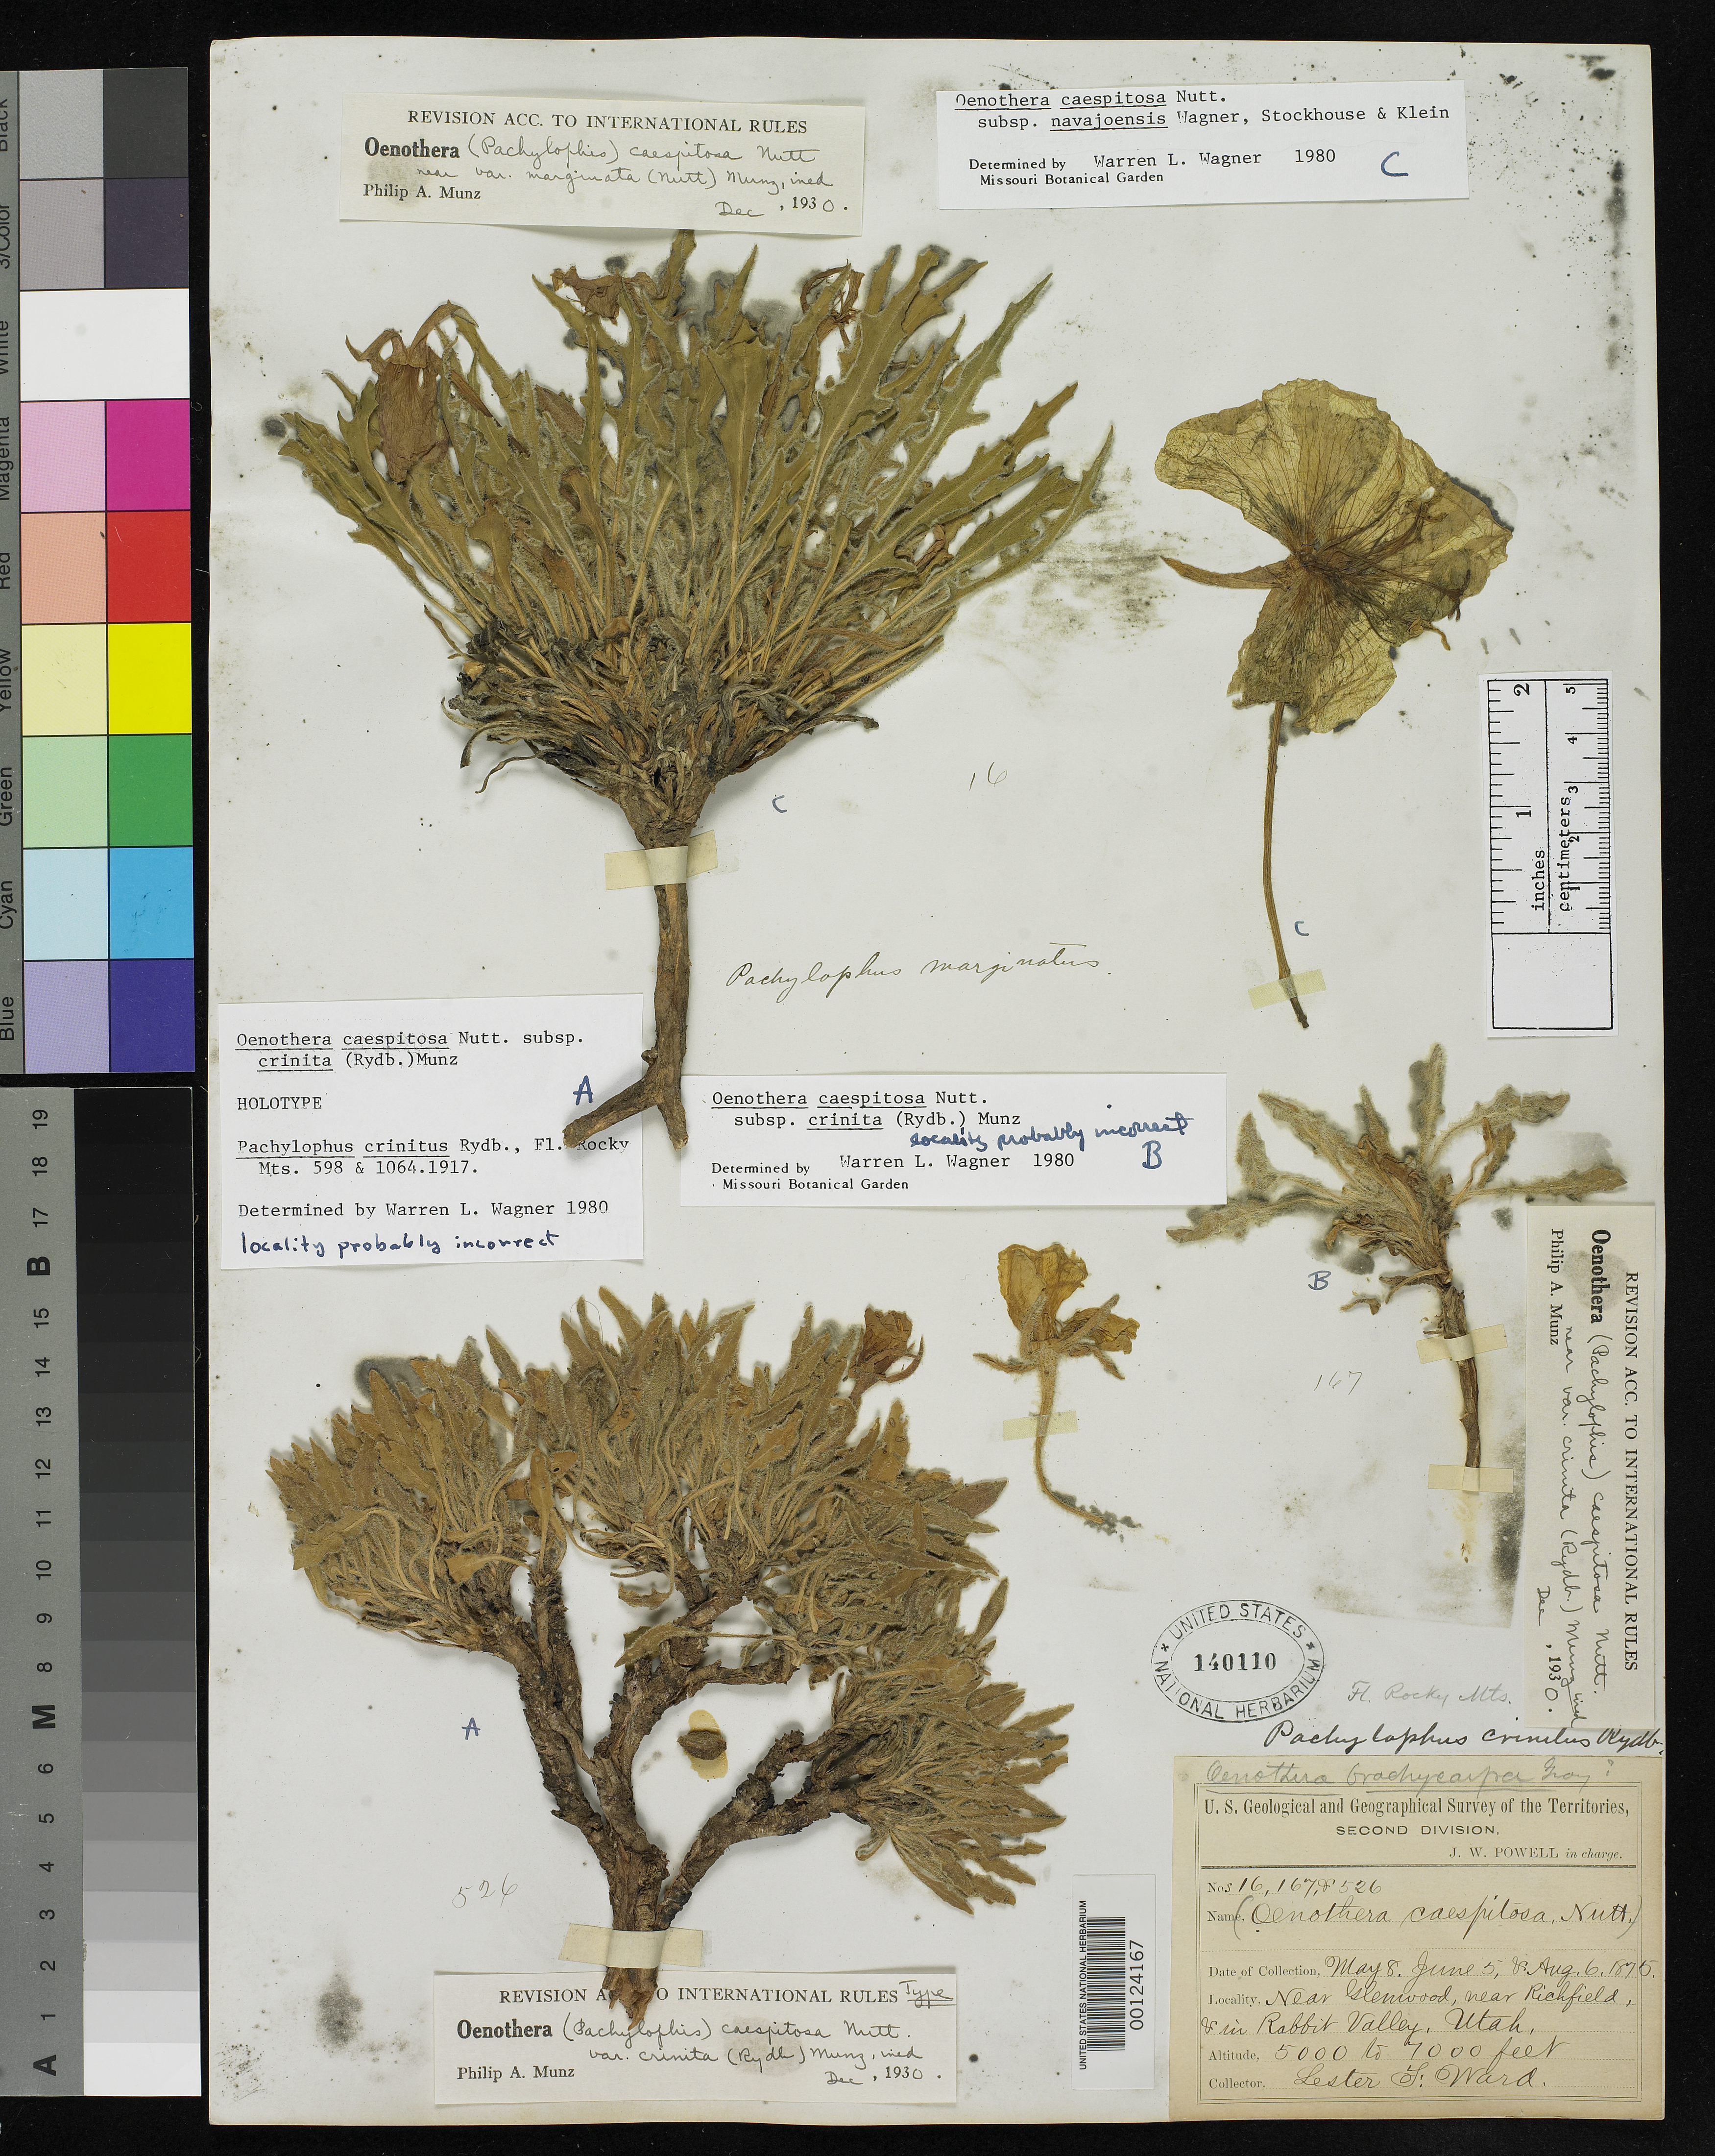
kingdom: Plantae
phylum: Tracheophyta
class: Magnoliopsida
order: Myrtales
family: Onagraceae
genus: Pachylophis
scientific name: Pachylophis crinitus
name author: Rydb.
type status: Holotype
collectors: L. F. Ward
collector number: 526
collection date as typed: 08 May 1875 to 06 Aug 1875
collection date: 1875-05-08/1875-08-06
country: United States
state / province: Utah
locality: Near Greenwood, near Richfield, Rabbit Valley.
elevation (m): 1524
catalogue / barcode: US 140110